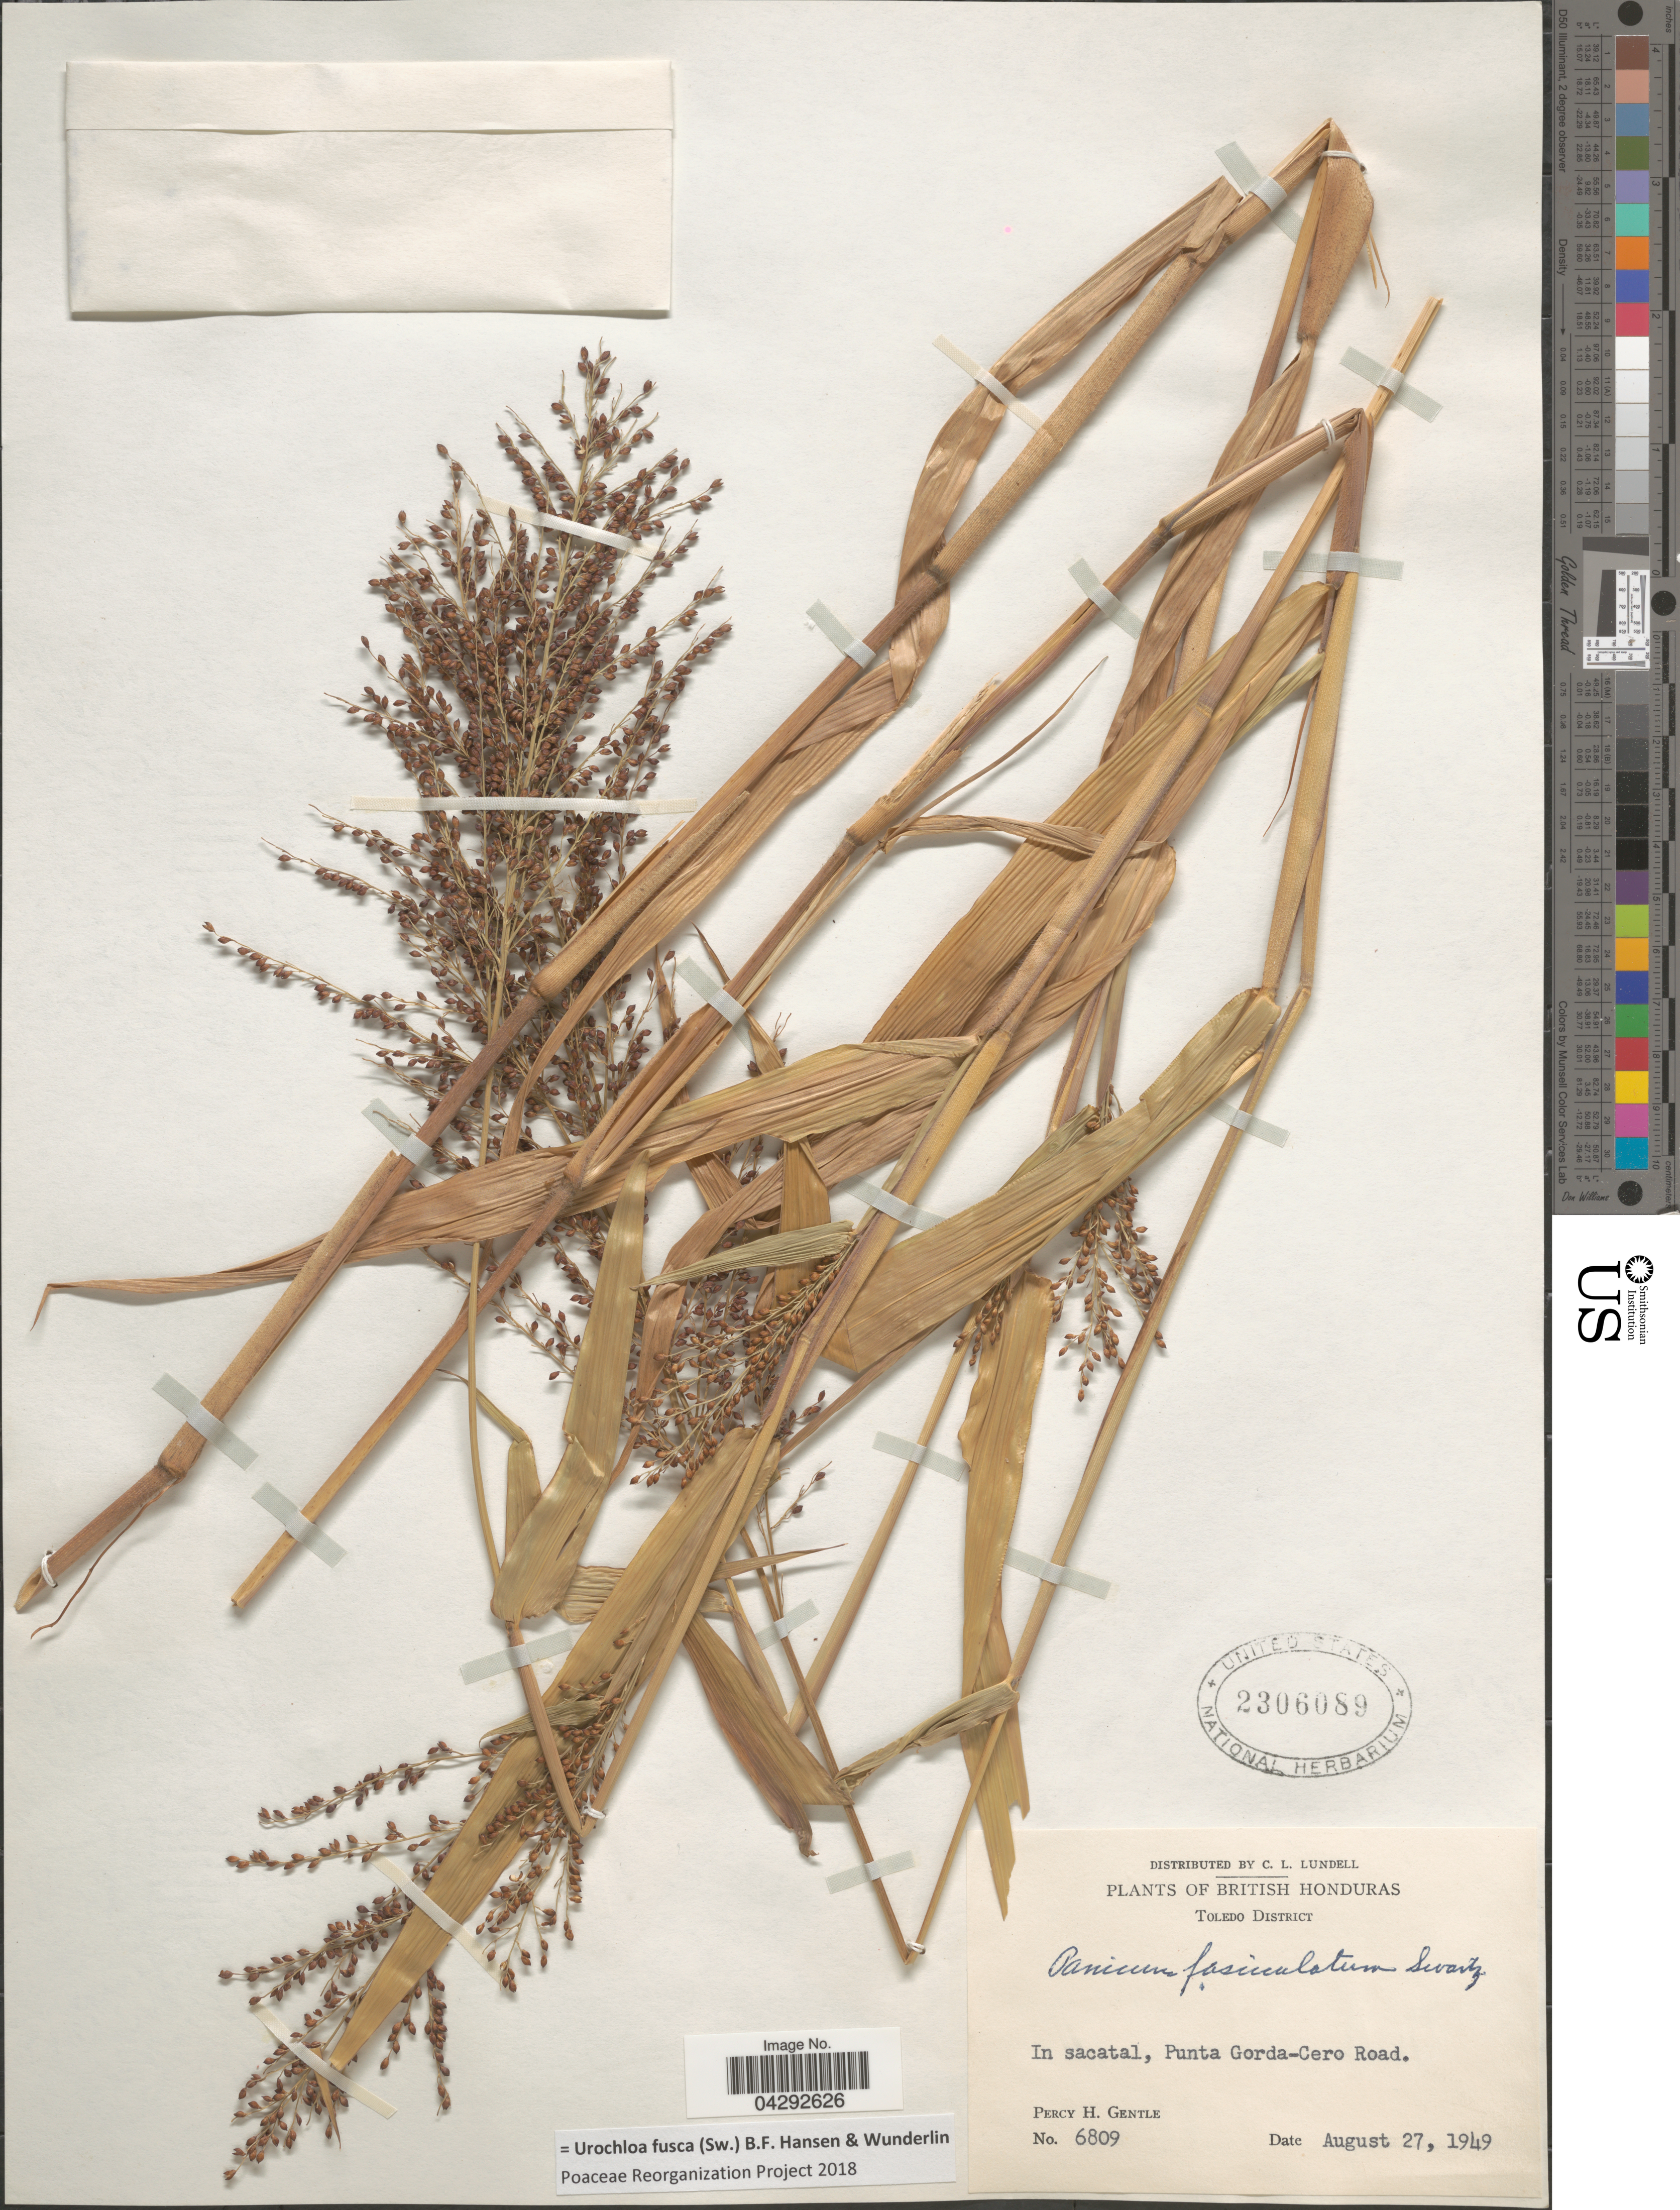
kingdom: Plantae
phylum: Tracheophyta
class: Liliopsida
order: Poales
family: Poaceae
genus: Urochloa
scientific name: Urochloa fusca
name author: (Sw.) B.F. Hansen & Wunderlin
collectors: P. H. Gentle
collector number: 6809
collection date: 1949-08-27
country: Belize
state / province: Toledo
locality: British Honduras. Toledo District. In sacatal, Punta Gorda-Cero Road.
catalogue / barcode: US 2306089